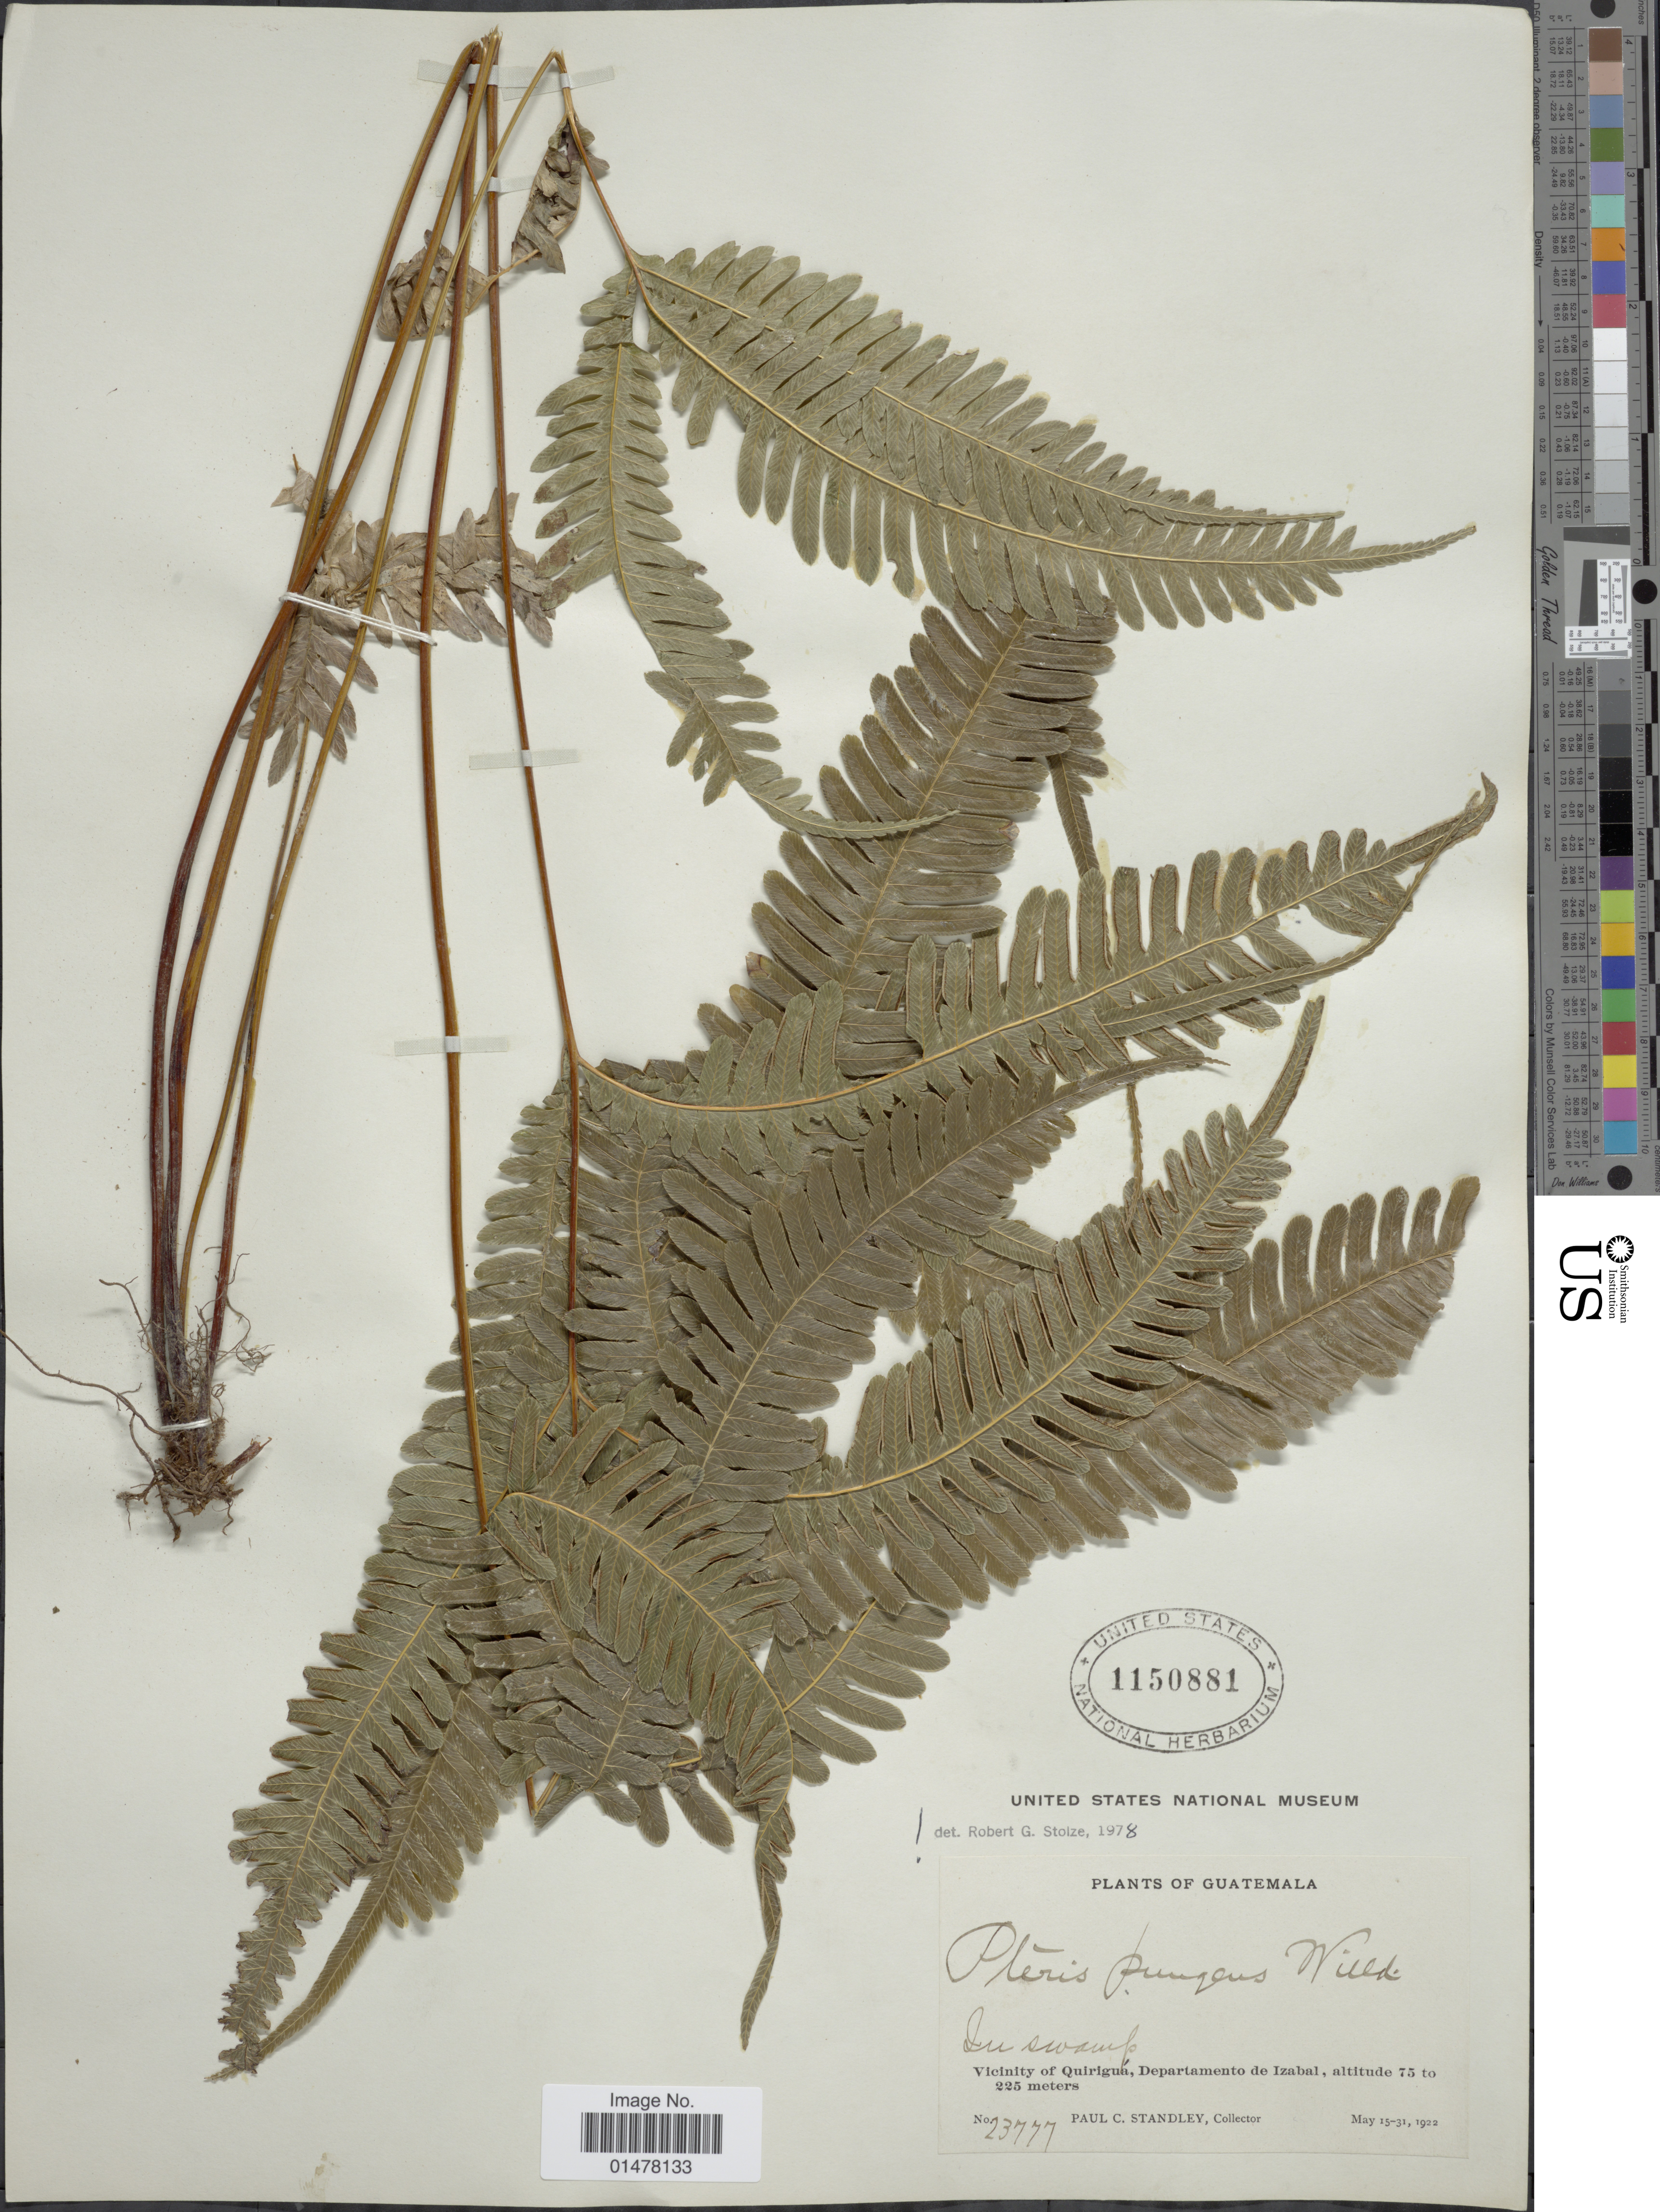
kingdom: Plantae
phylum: Tracheophyta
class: Polypodiopsida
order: Polypodiales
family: Pteridaceae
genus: Pteris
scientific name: Pteris pungens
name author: Willd.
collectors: P. C. Standley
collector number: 23777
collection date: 1922-05-15/1922-05-31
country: Guatemala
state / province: Izabal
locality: PLants of Guatemala, Vicinity of Quirigua, departamento de Izabal,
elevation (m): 75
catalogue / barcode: US 1150881